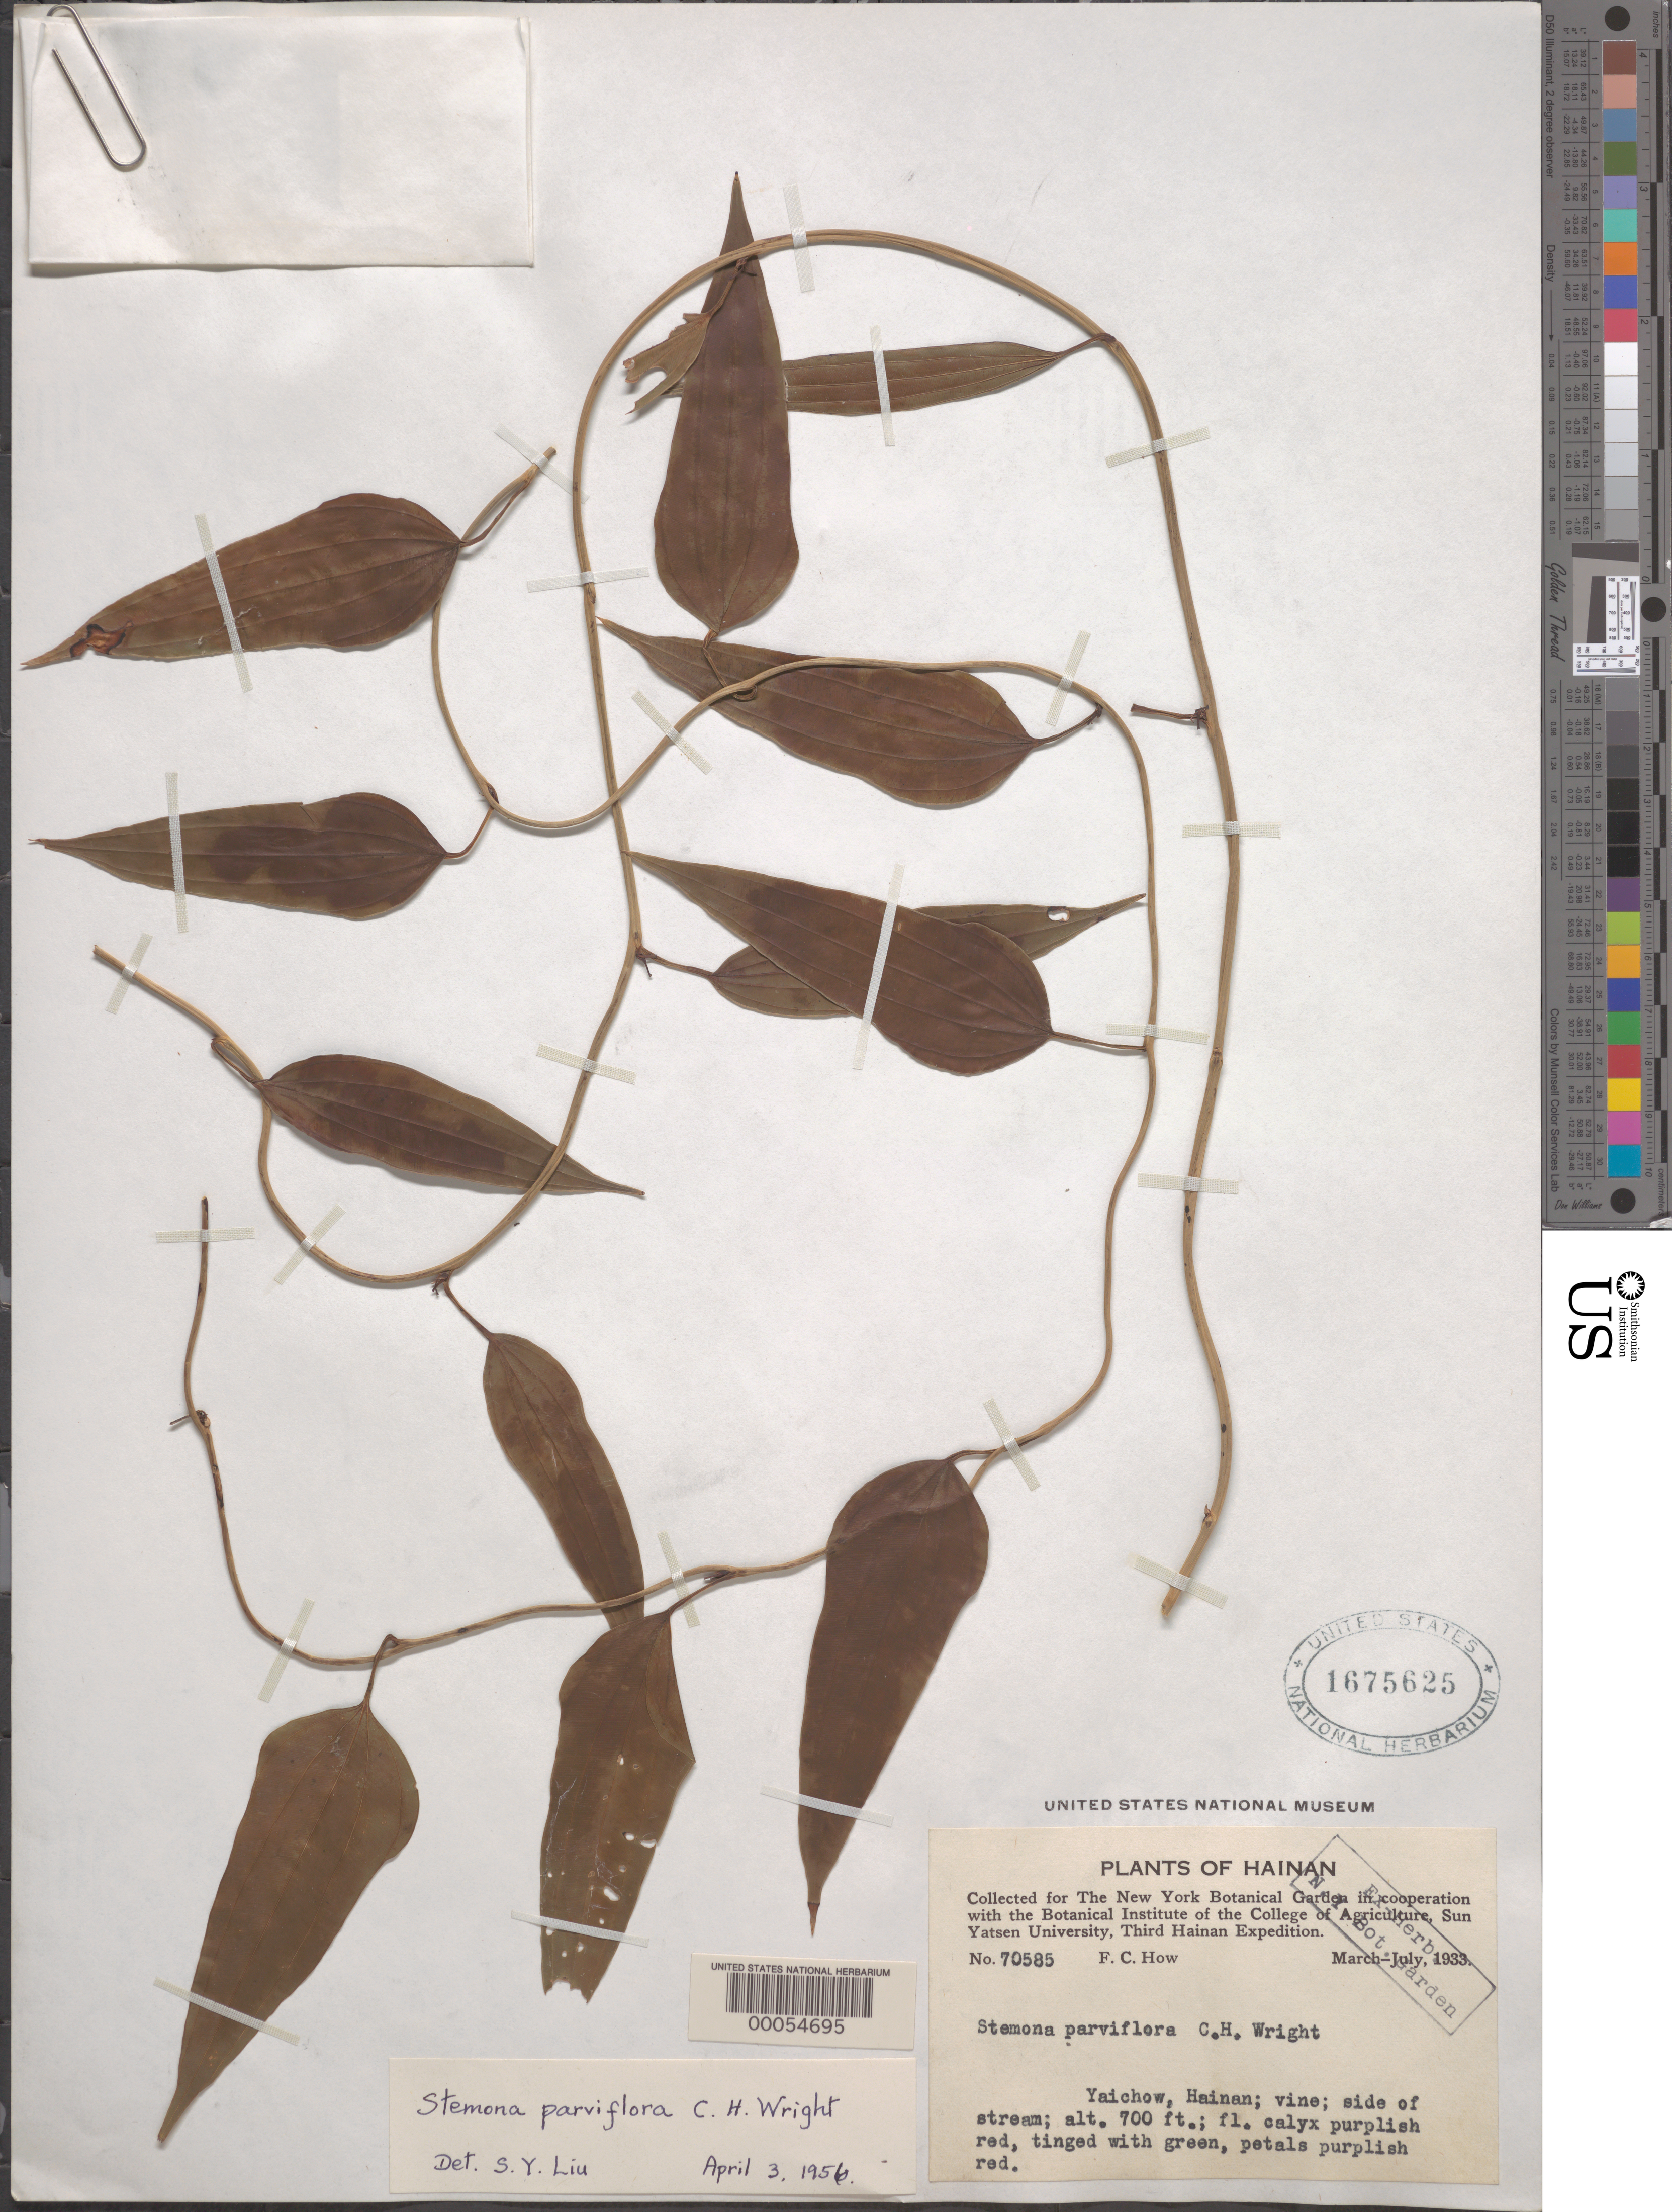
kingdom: Plantae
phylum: Tracheophyta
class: Liliopsida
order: Pandanales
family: Stemonaceae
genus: Stemona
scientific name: Stemona parviflora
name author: C.H. Wright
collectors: F. How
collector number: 70585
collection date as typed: Mar 1933 to -- Jul 1933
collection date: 1933-03/1933-07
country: China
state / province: Hainan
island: Hainan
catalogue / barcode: US 1675625